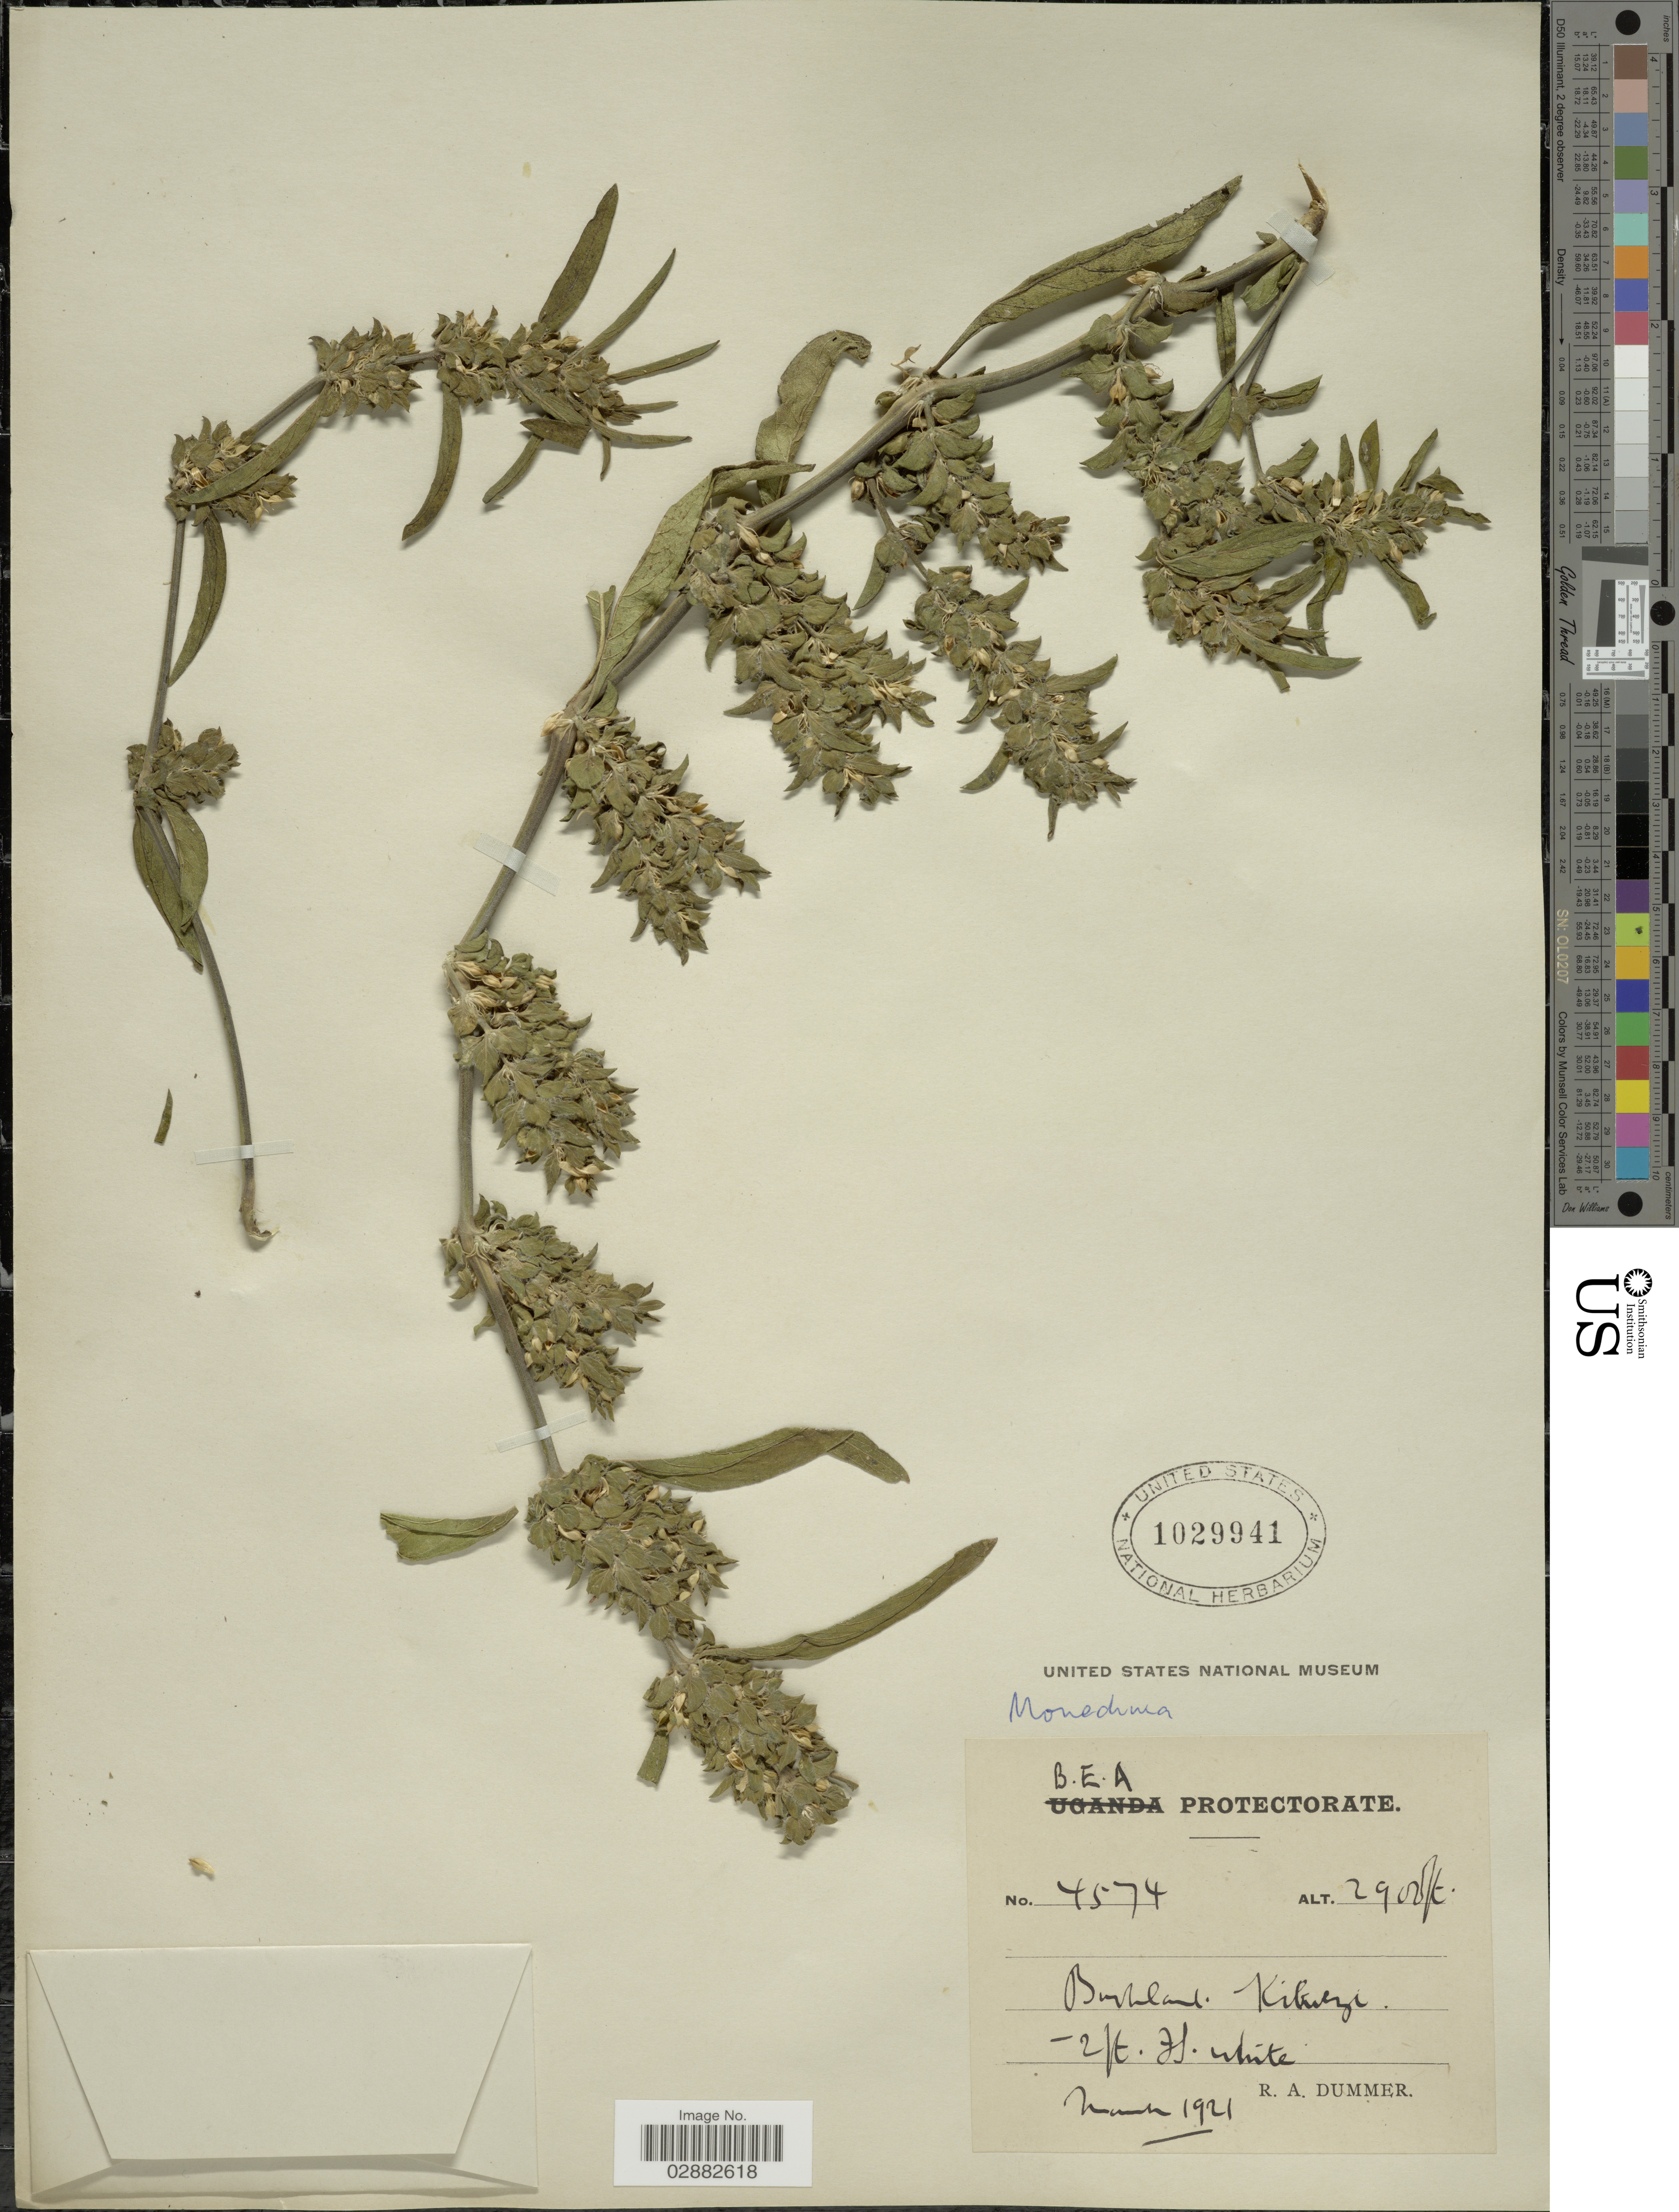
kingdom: Plantae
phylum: Tracheophyta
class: Magnoliopsida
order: Lamiales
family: Acanthaceae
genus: Justicia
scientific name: Justicia sp.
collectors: R. Dümmer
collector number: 4574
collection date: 1921-03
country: Kenya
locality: B.E.A. Protectorate, Kibwezi.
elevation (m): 884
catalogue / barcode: US 1029941